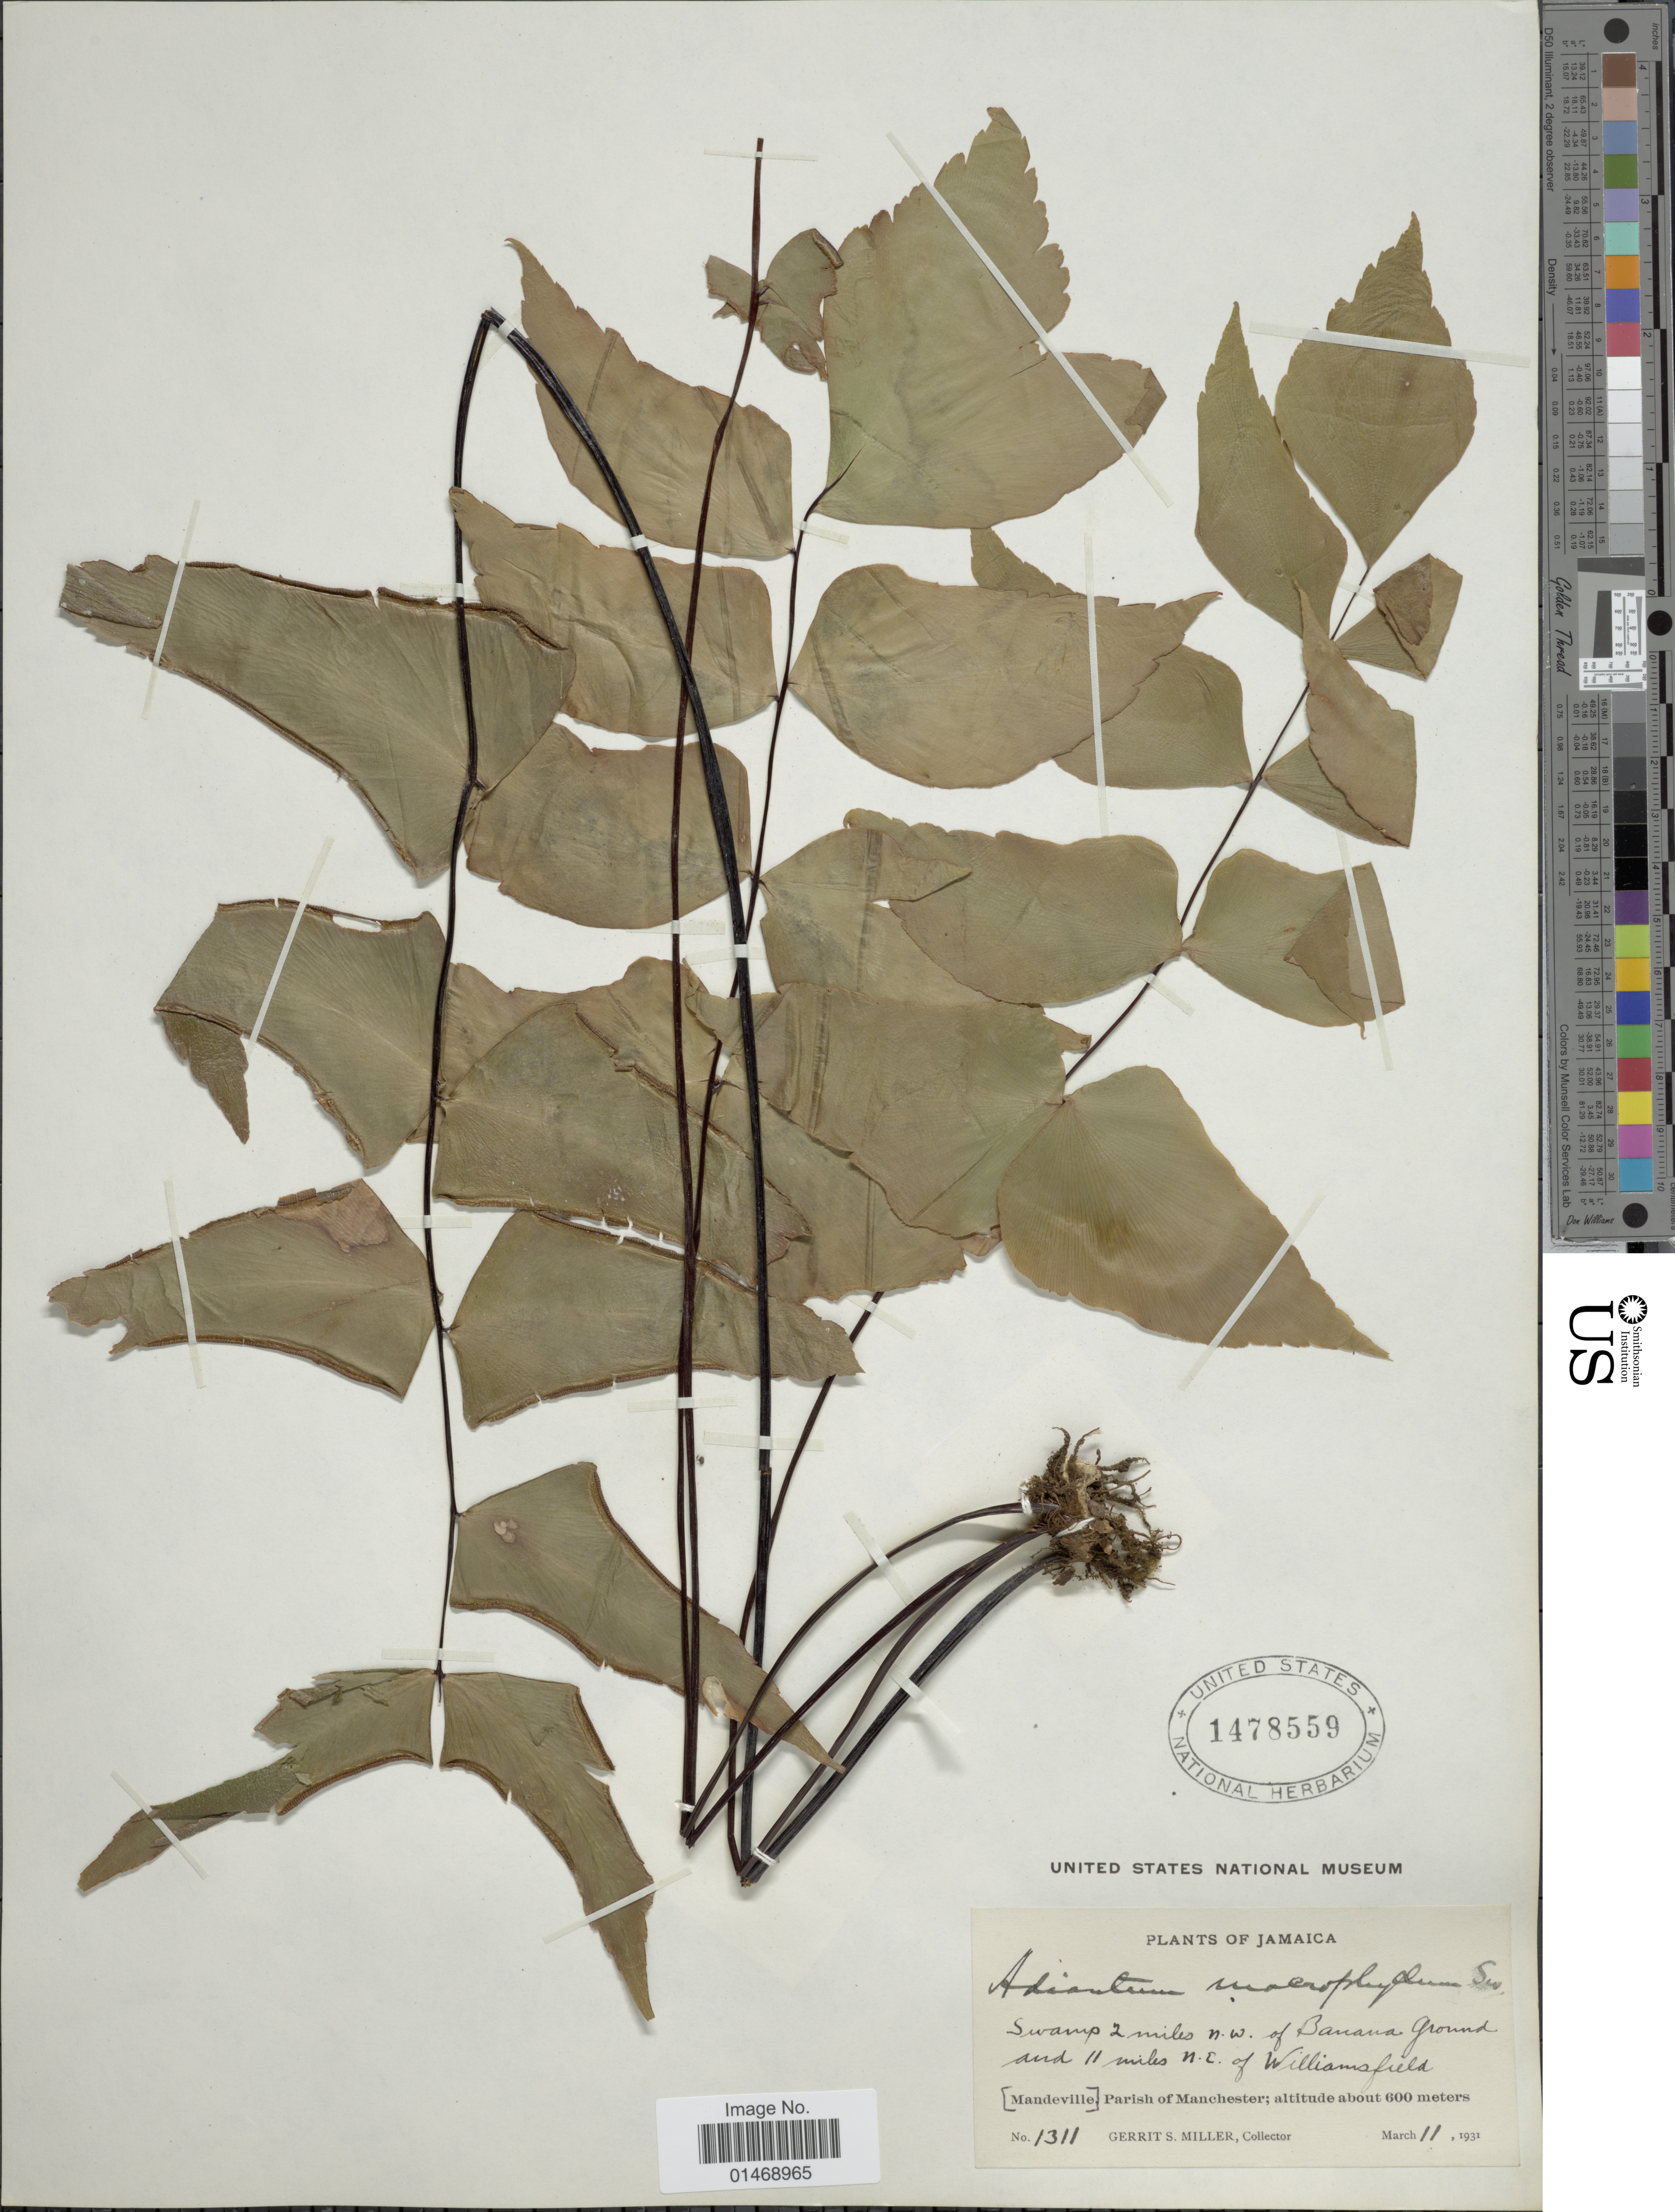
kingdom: Plantae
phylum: Tracheophyta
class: Polypodiopsida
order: Polypodiales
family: Pteridaceae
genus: Adiantum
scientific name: Adiantum macrophyllum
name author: Sw.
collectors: G. S. Miller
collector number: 1311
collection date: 1931-03-11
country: Jamaica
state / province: Manchester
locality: Swamp 2 miles N.W. of Banana Ground and 11 miles N.E. of Williamsfield, Mandeville, parish of Manchester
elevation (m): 600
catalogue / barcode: US 1478559